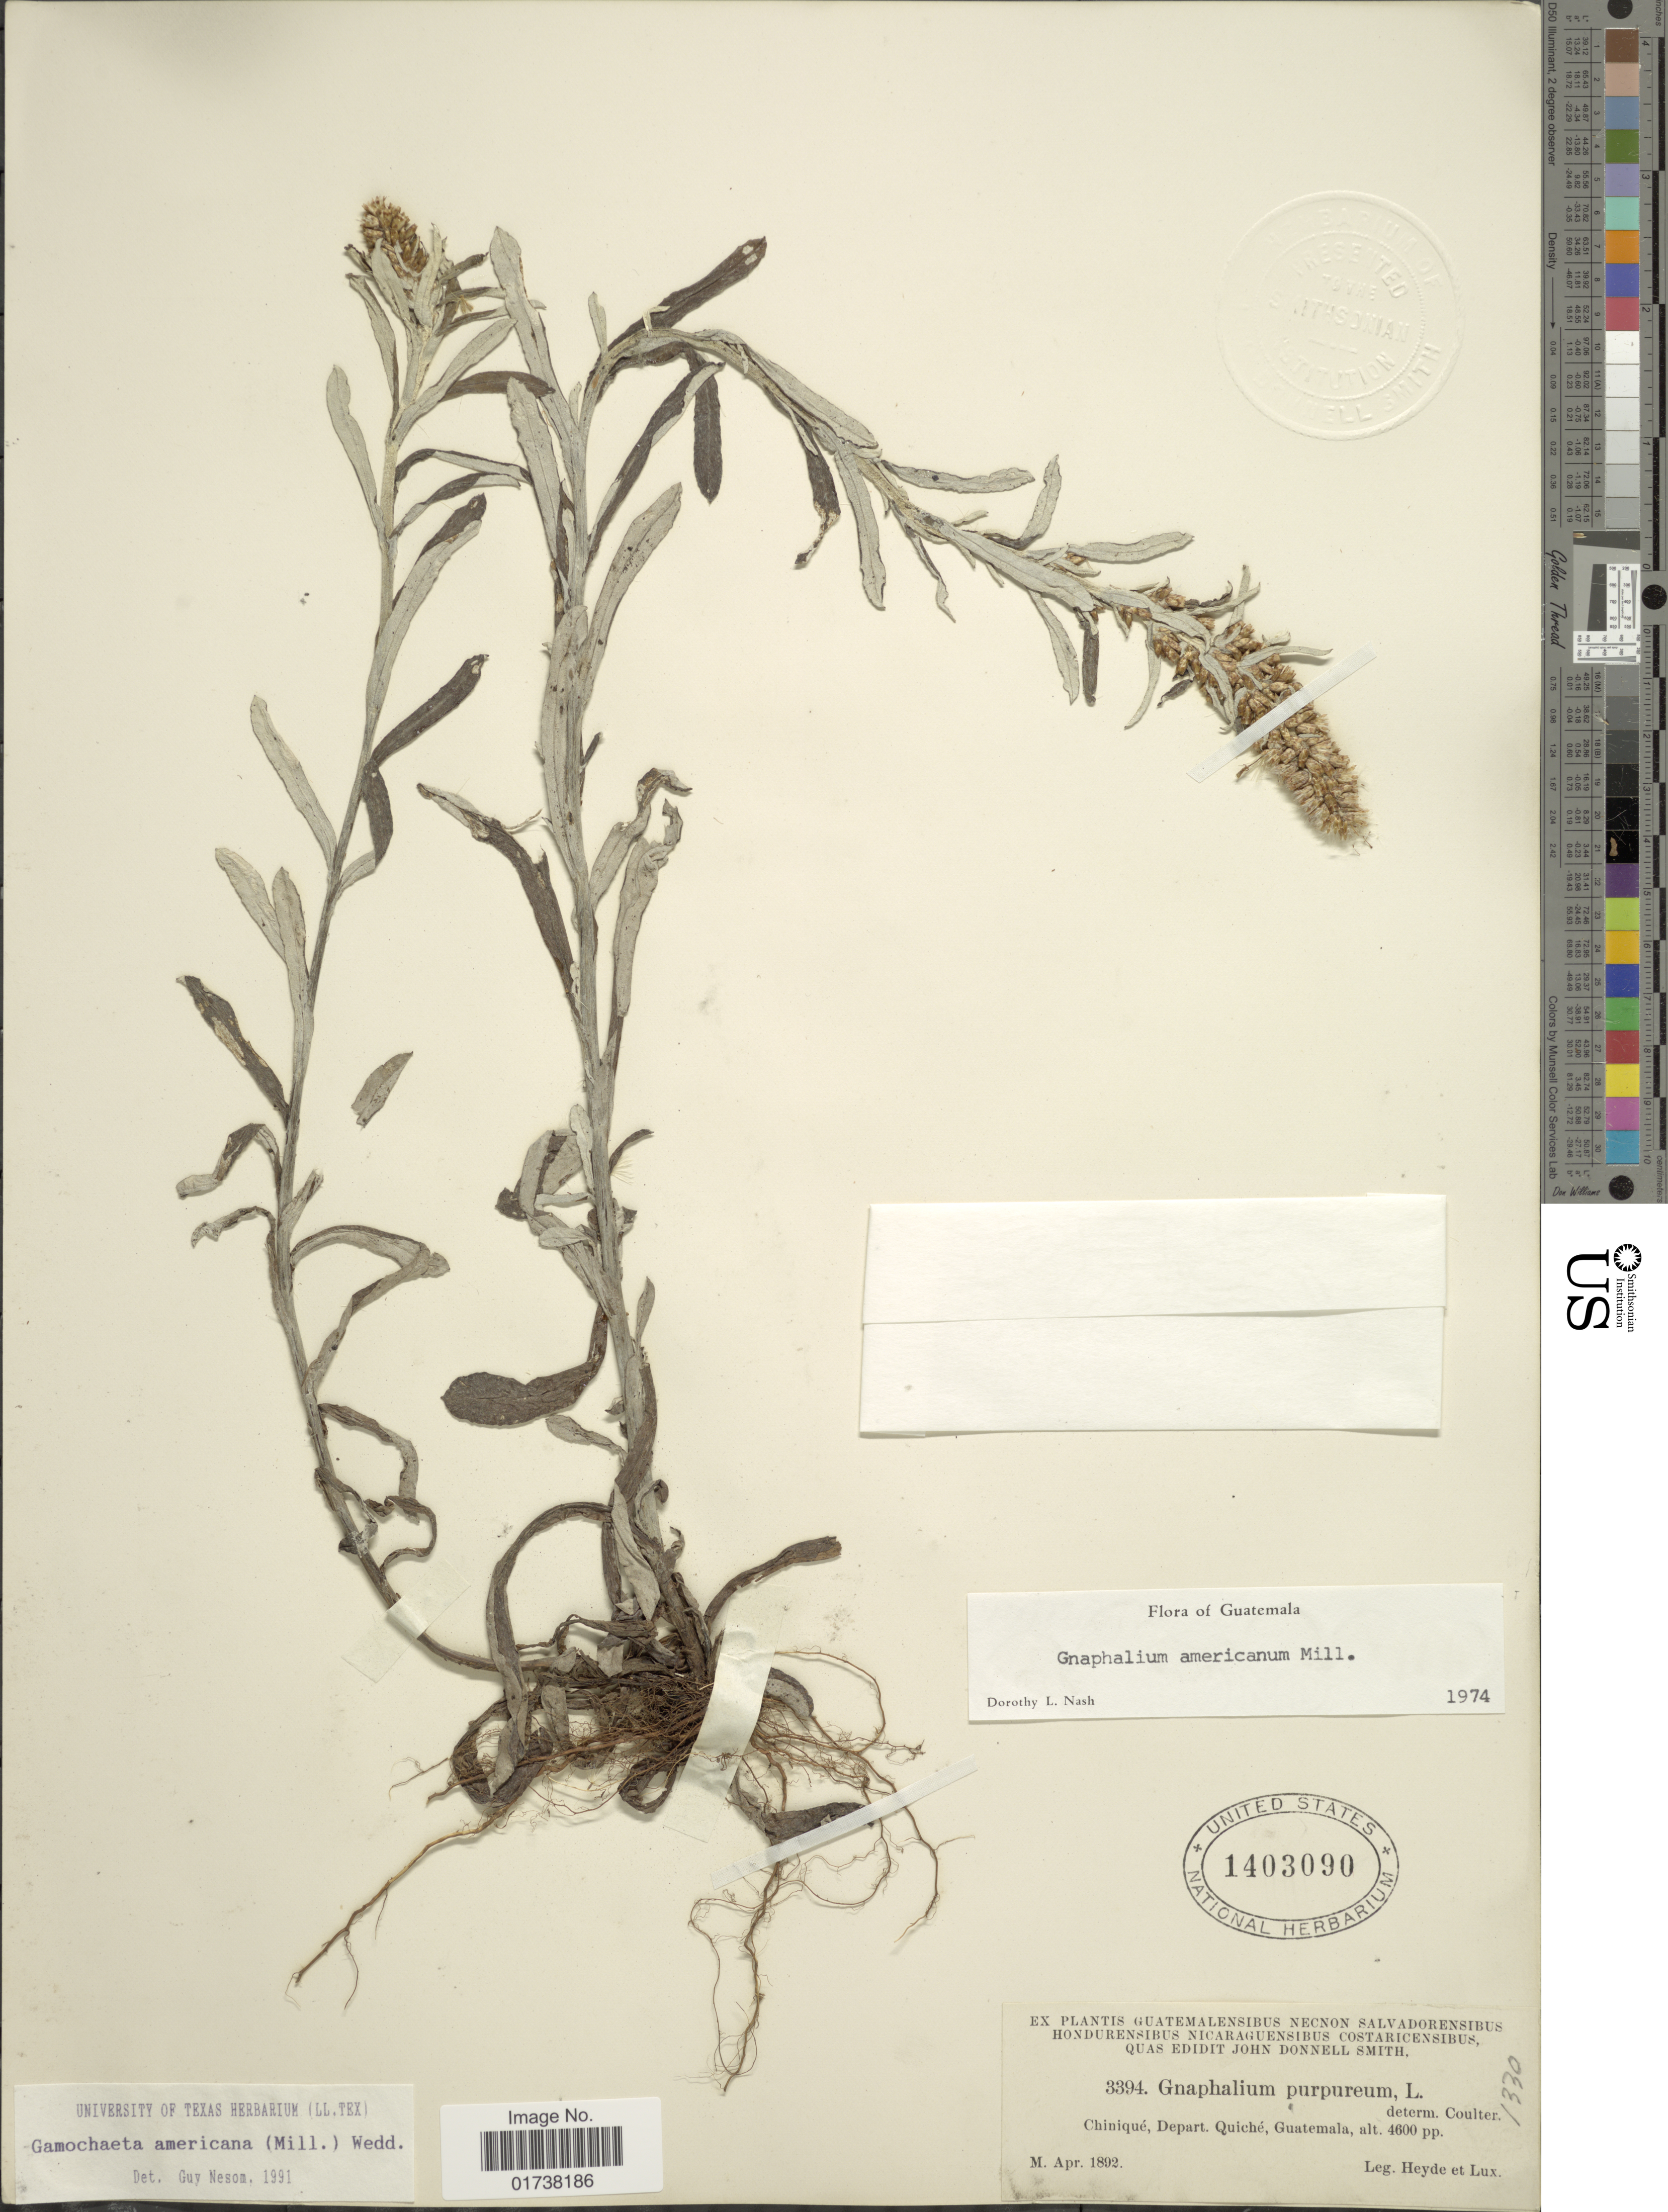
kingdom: Plantae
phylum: Tracheophyta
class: Magnoliopsida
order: Asterales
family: Asteraceae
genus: Gamochaeta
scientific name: Gamochaeta americana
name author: (Mill.) Wedd.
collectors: Heyde & Lux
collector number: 3394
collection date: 1892-04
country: Guatemala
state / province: El Quiché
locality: Chinique, Depart. Quiche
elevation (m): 1402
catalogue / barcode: US 1403090